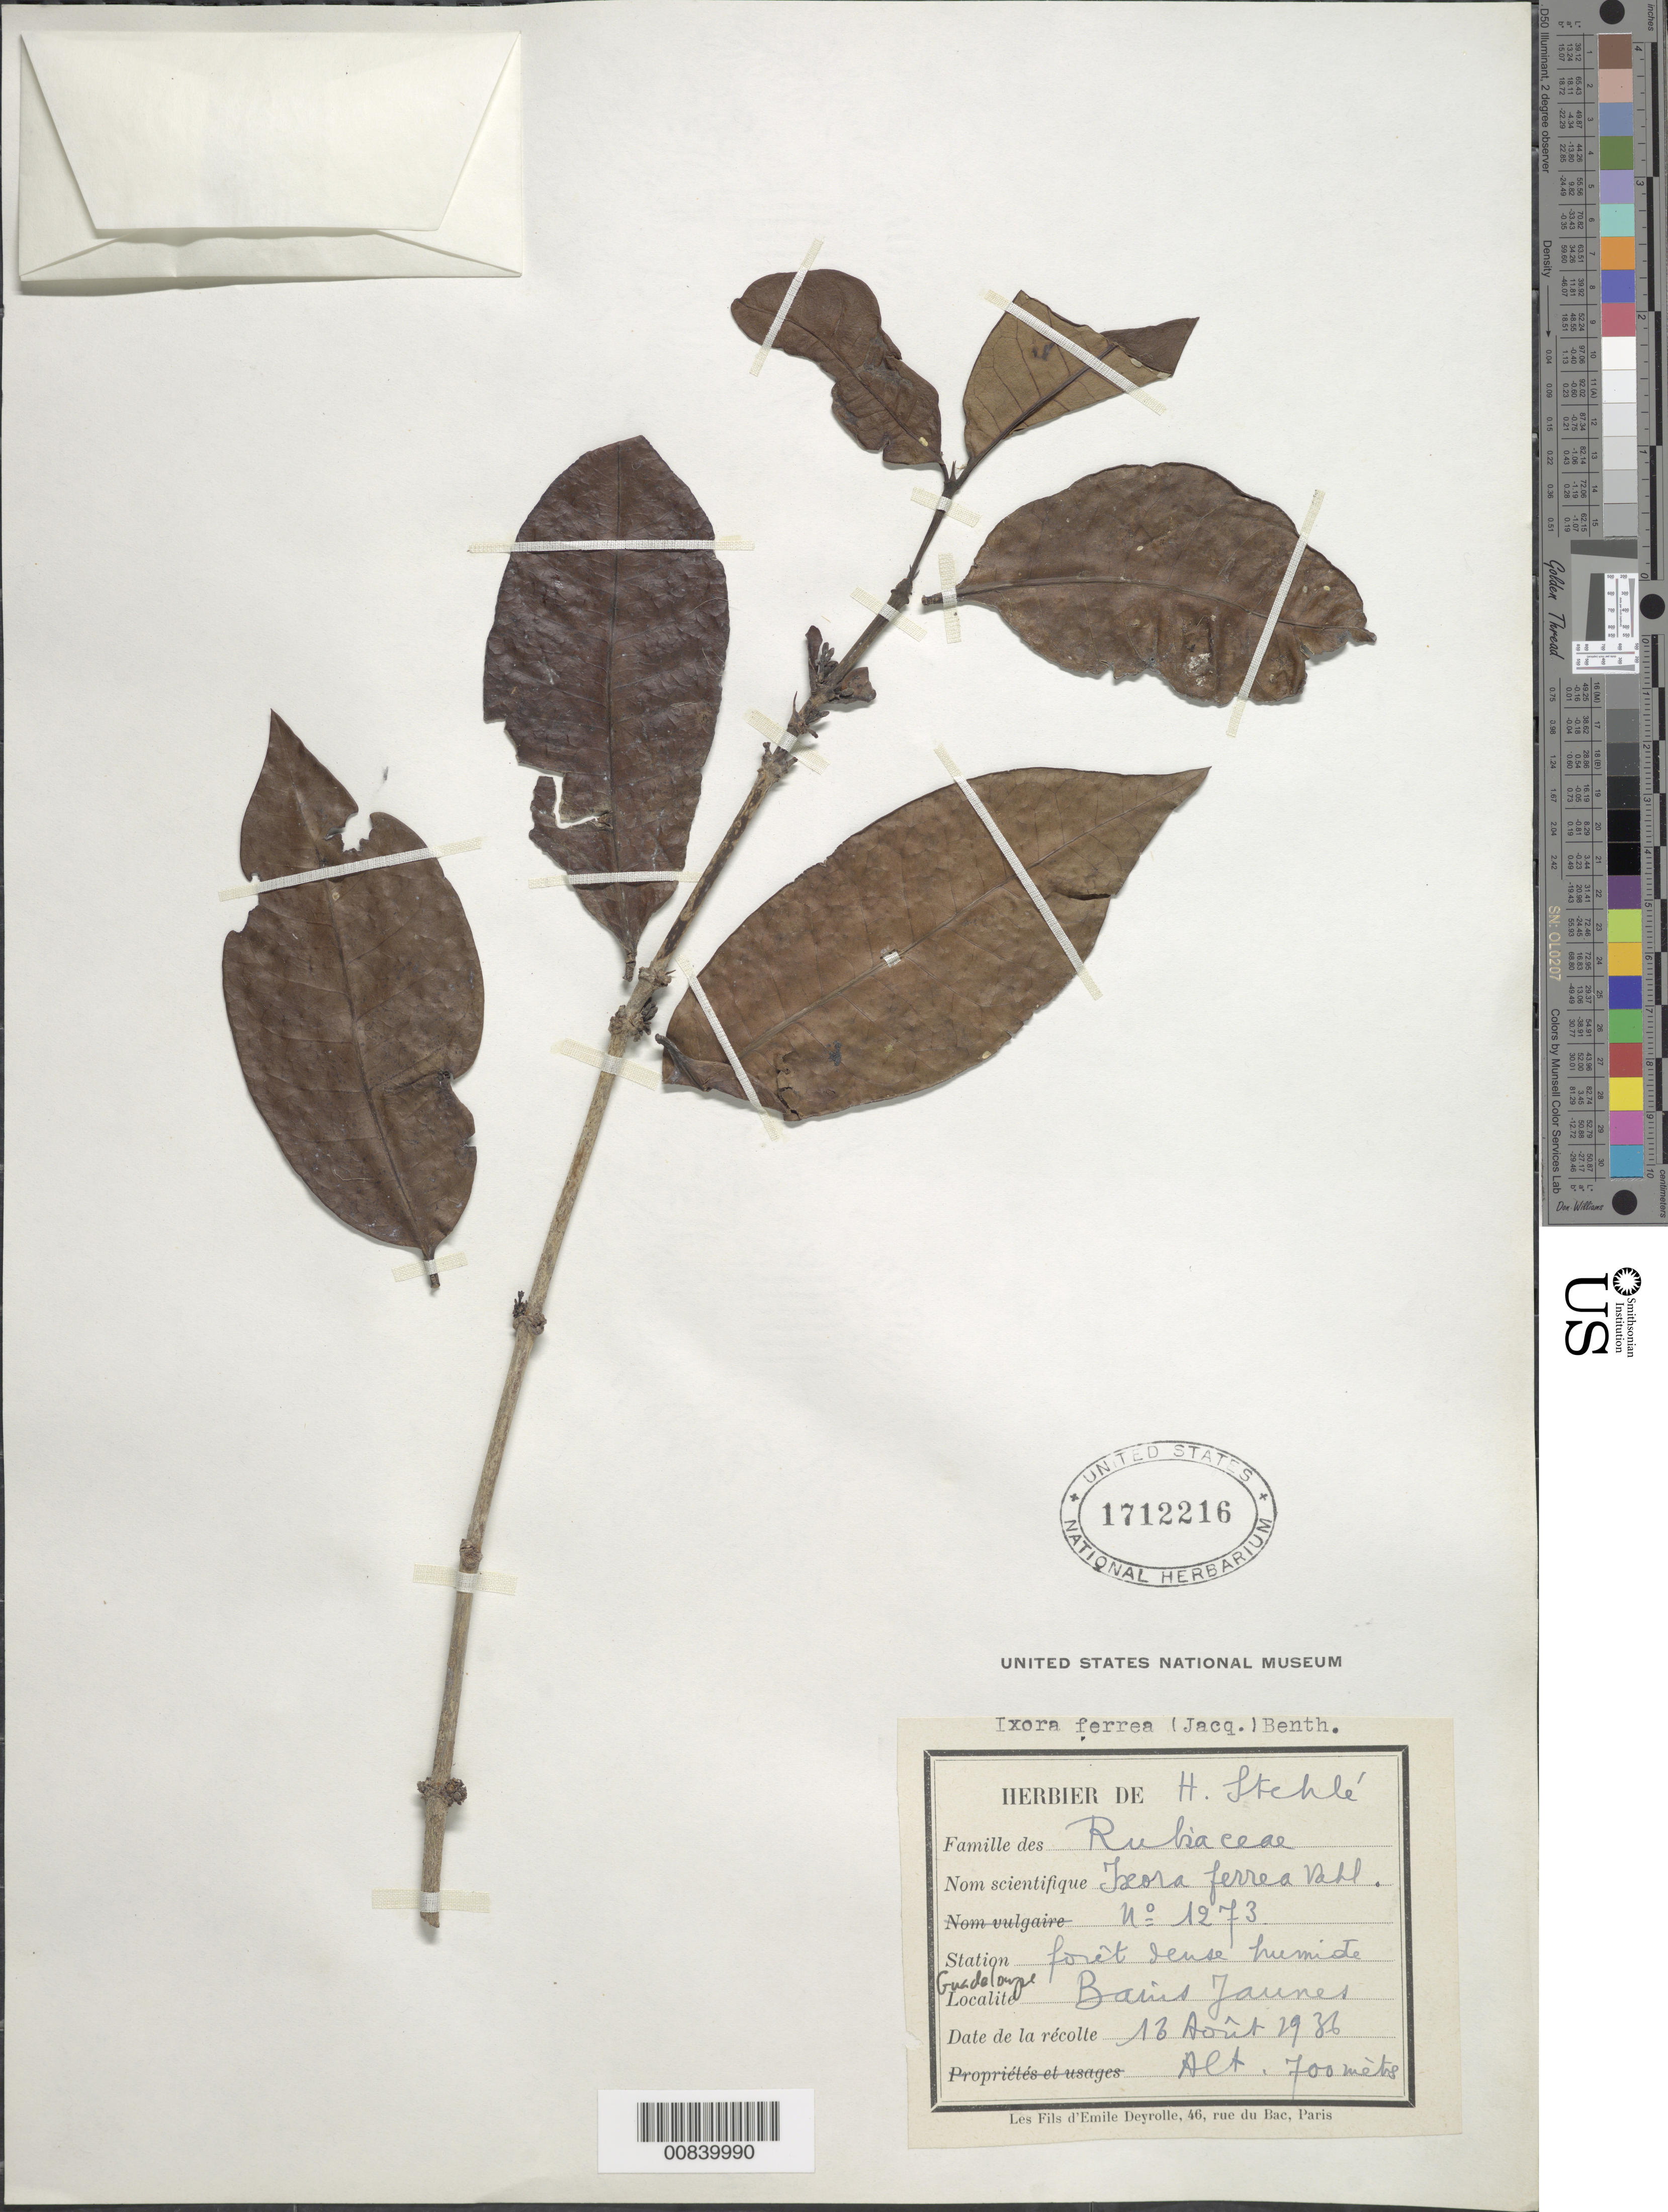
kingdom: Plantae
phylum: Tracheophyta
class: Magnoliopsida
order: Gentianales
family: Rubiaceae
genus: Ixora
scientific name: Ixora ferrea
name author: (Jacq.) Benth.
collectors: H. Stehlé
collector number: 1273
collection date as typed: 13 Aug 1936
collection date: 1936-08-13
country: Guadeloupe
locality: Bains Jaunes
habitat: Forêt dense humide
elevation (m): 700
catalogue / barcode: US 1712216